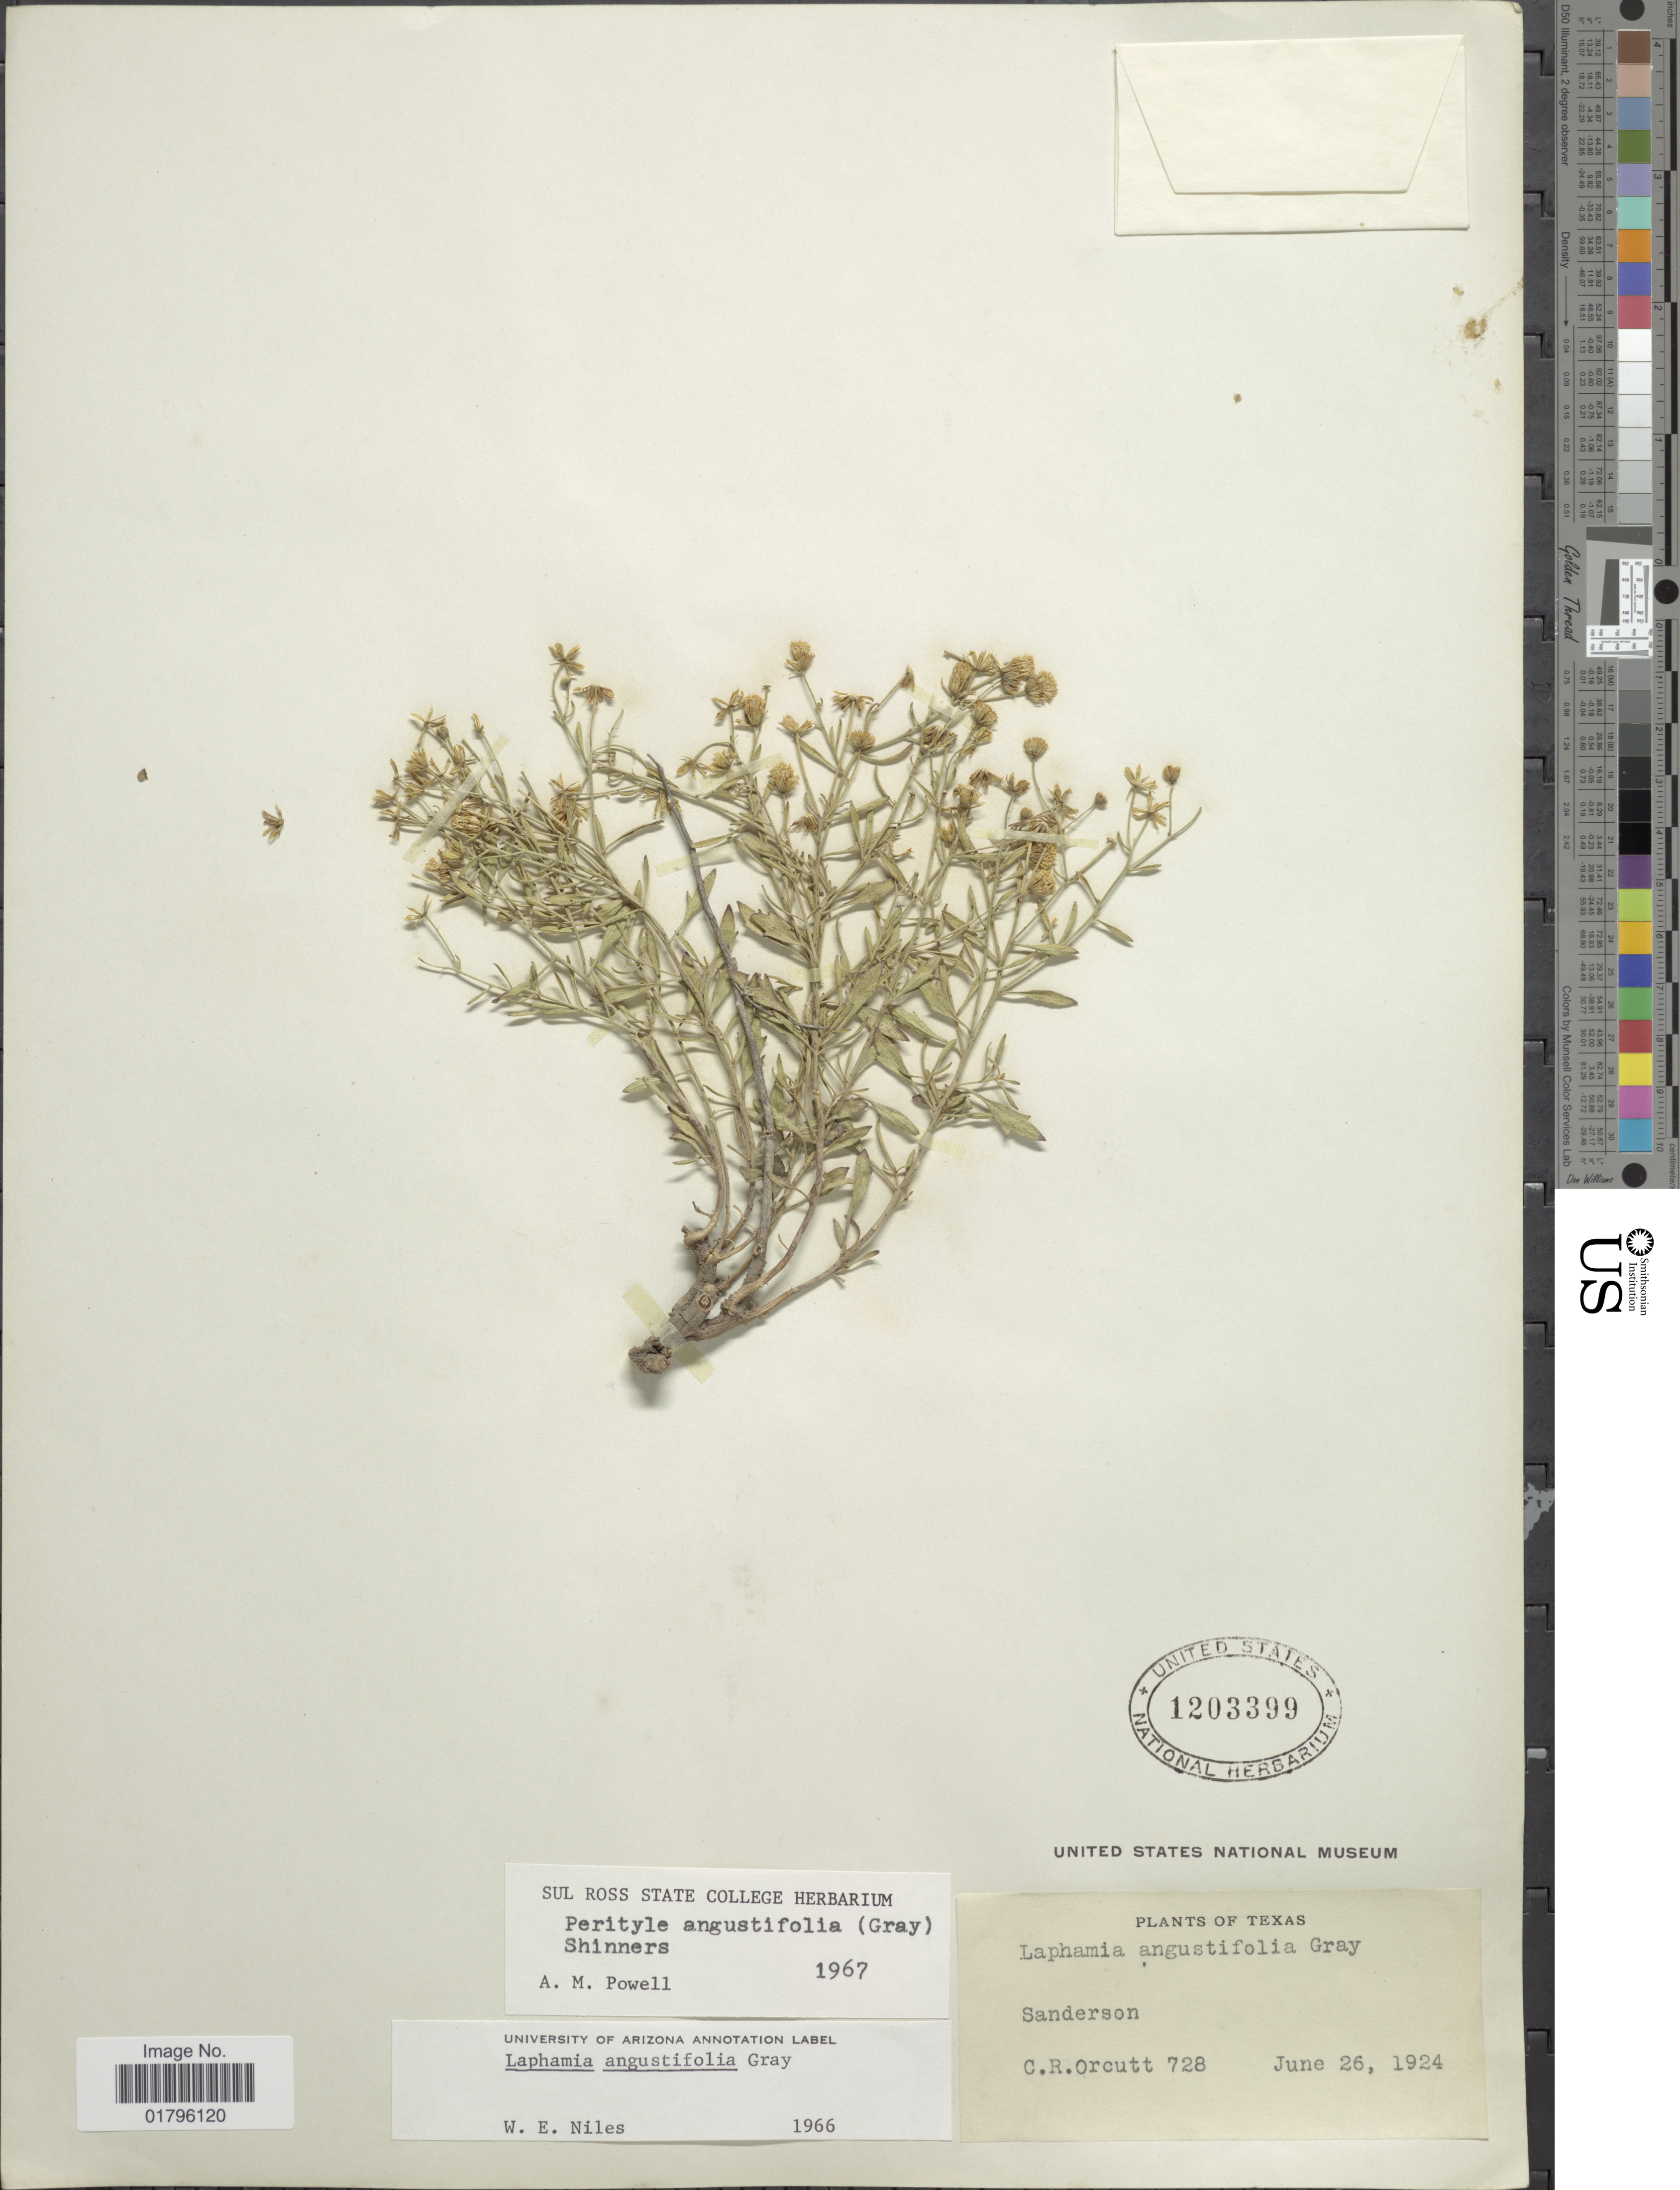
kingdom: Plantae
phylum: Tracheophyta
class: Magnoliopsida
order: Asterales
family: Asteraceae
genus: Perityle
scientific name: Perityle angustifolia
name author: (A. Gray) Shinners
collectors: C. R. Orcutt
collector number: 728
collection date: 1924-06-26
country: United States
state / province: Texas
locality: Sanderson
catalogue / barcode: US 1203399